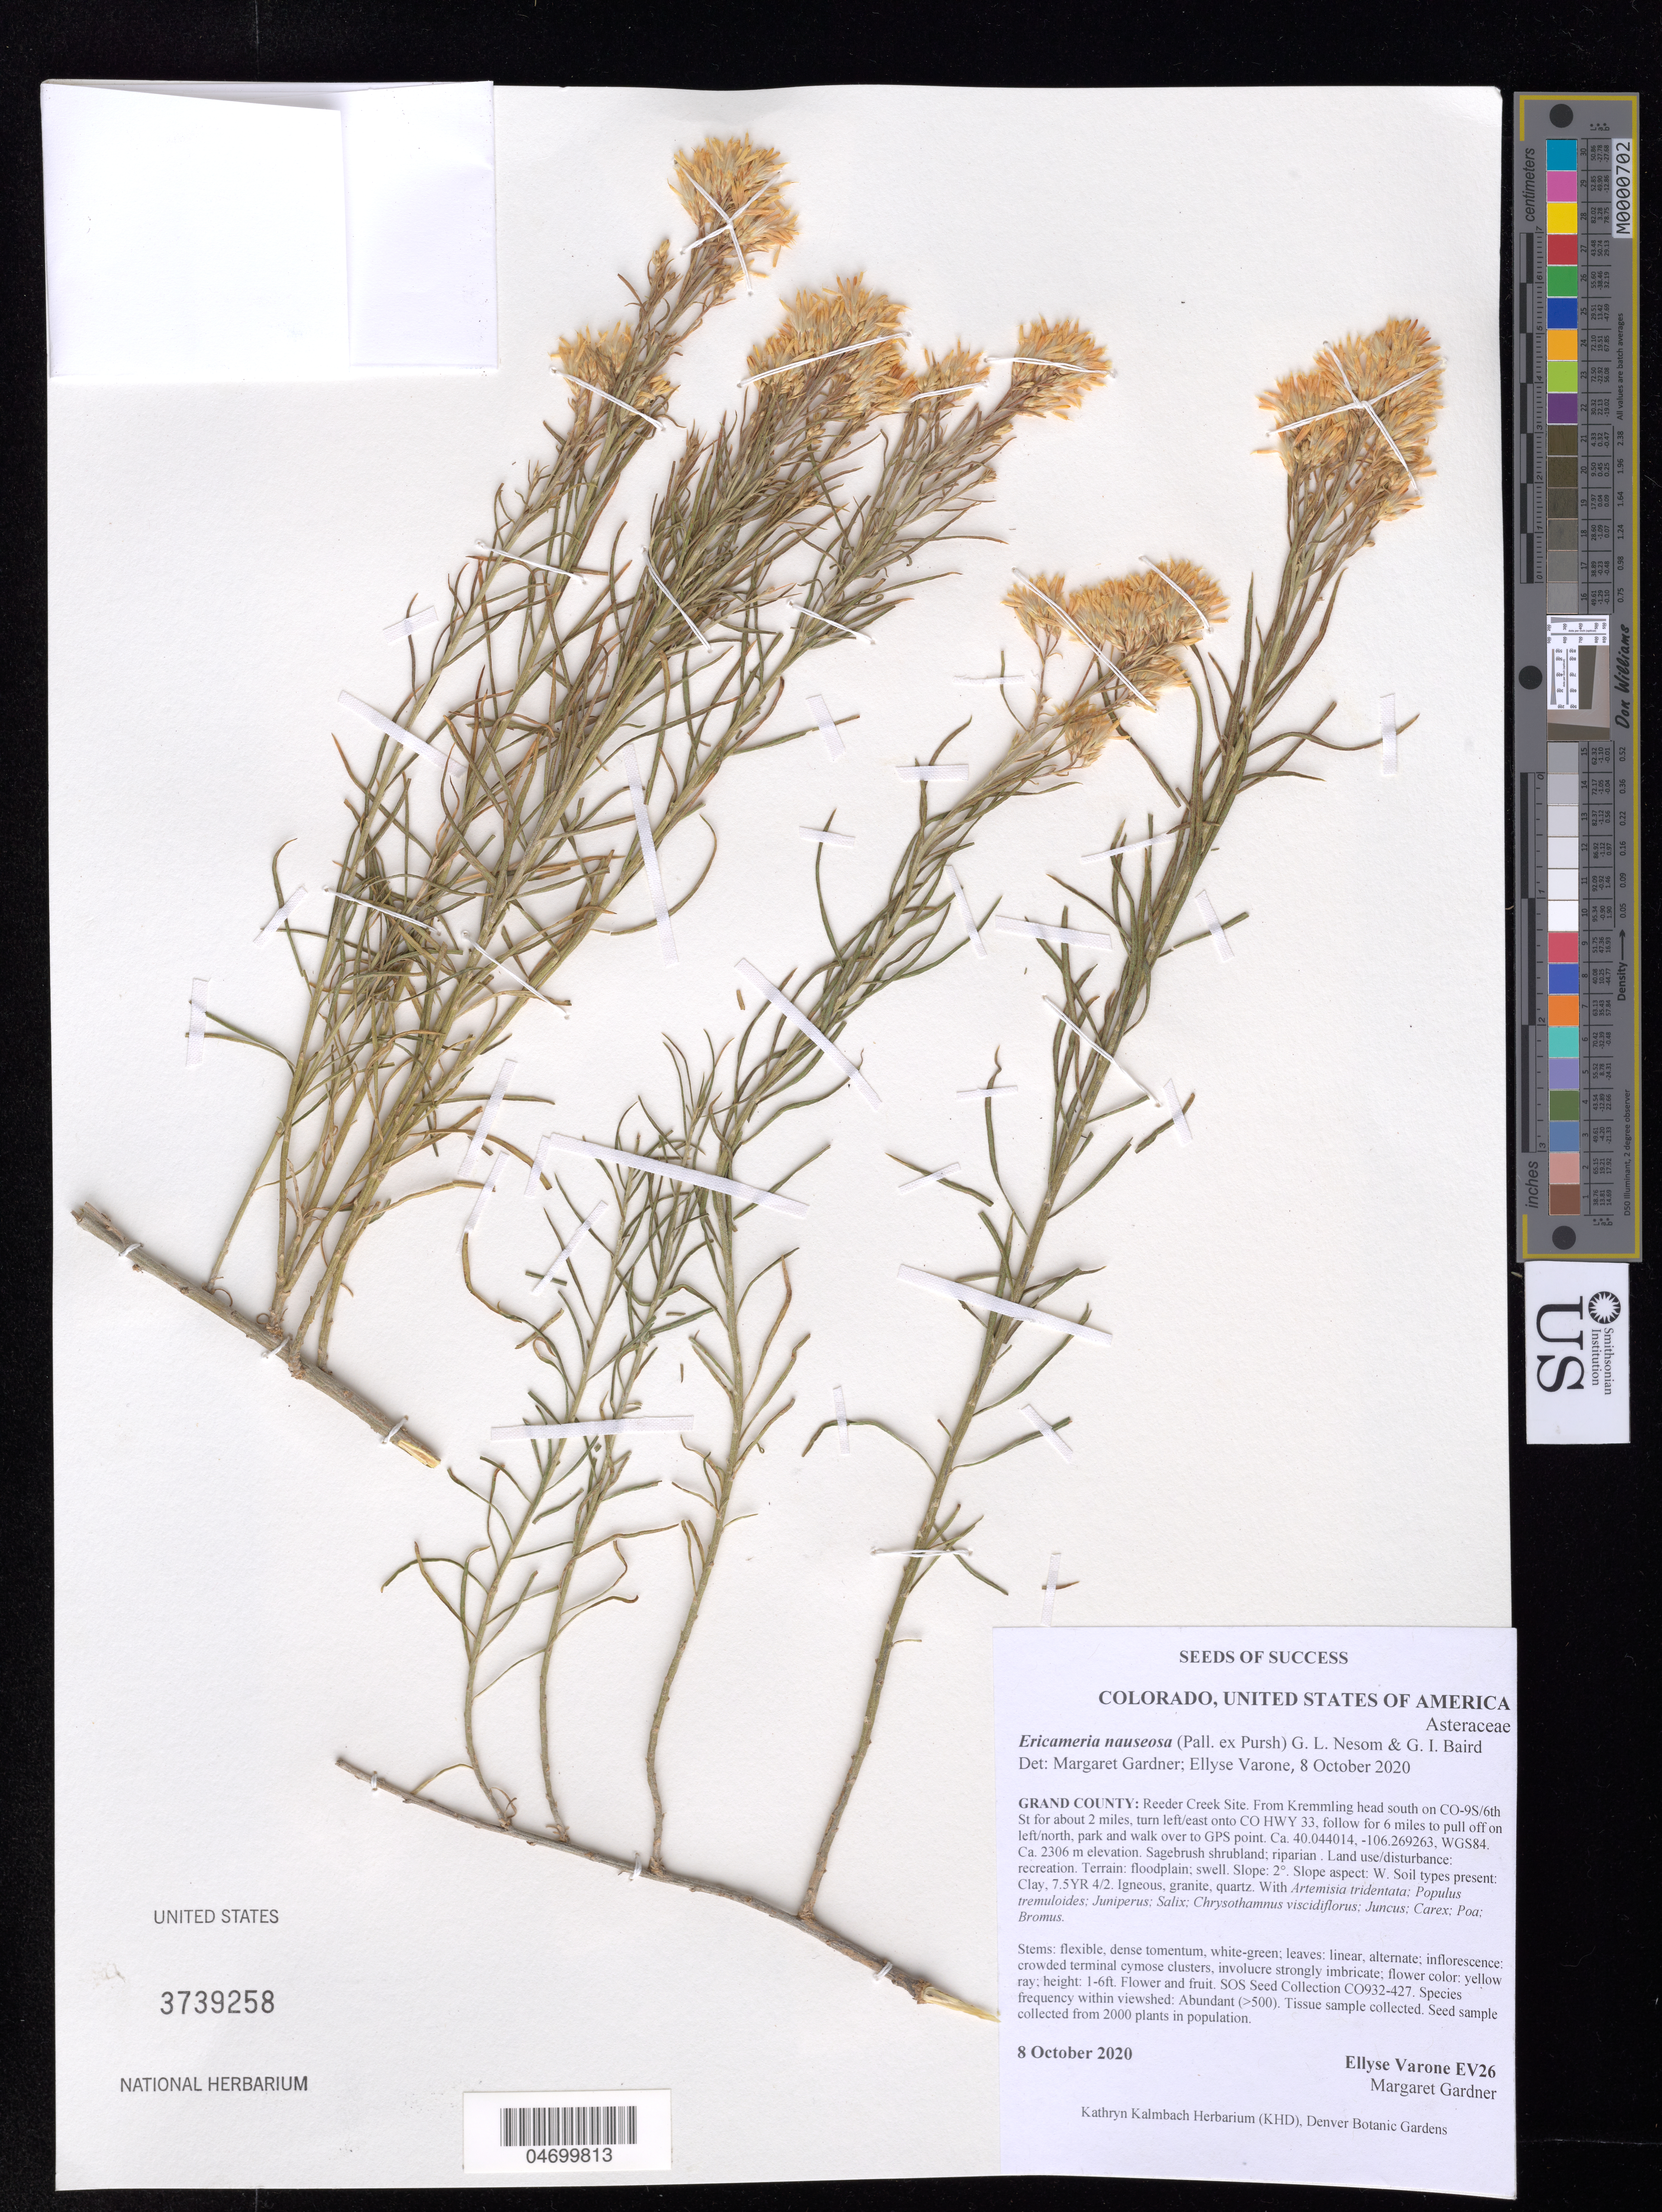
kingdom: Plantae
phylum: Tracheophyta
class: Magnoliopsida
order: Asterales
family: Asteraceae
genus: Ericameria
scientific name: Ericameria nauseosa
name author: (Pall. ex Pursh) G.L. Nesom & G.I. Baird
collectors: E. Varone & M. Gardner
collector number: EV26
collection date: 2020-10-08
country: United States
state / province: Colorado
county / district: Grand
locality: Reeder Creek Site.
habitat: Sagebrush shrubland, riparian. Clay soil. With Carex, Poa, Bromus, Salix, etc.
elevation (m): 2306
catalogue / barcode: US 3739258